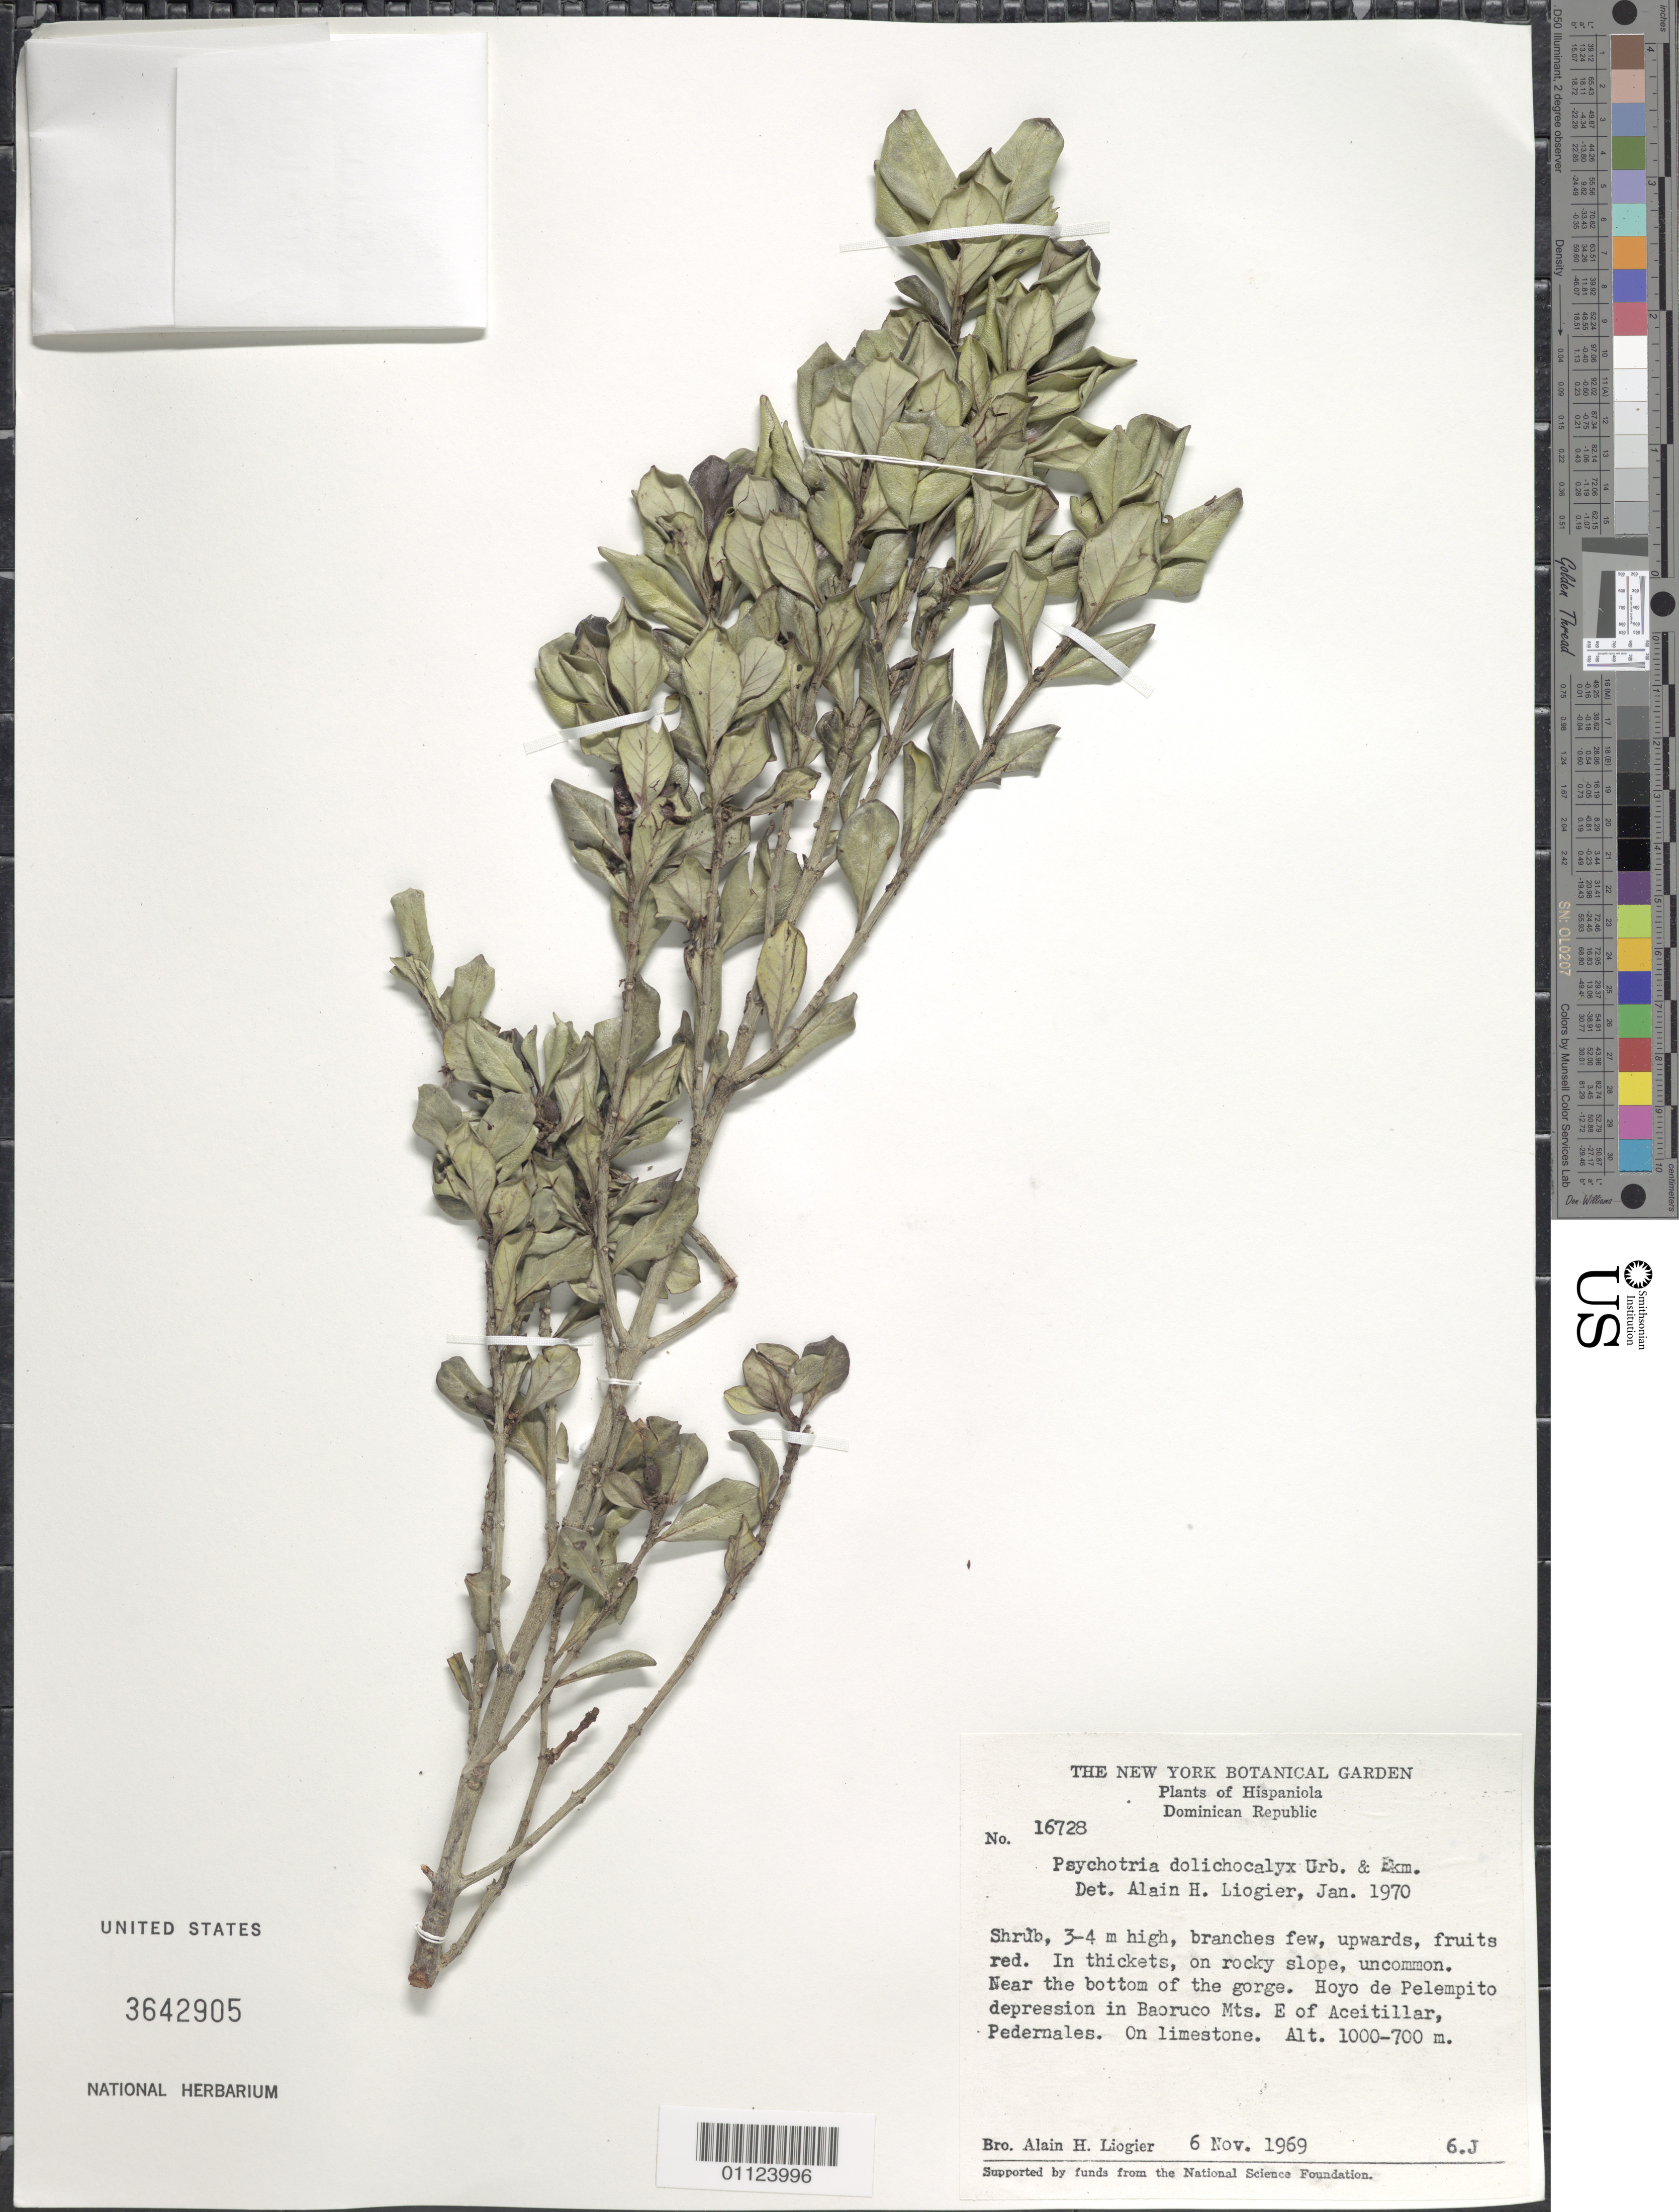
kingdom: Plantae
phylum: Tracheophyta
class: Magnoliopsida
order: Gentianales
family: Rubiaceae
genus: Psychotria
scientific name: Psychotria dolichocalyx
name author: Urb. & Ekman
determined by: Liogier, Alain H.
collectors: A. H. Liogier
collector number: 16728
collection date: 1969-11-06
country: Dominican Republic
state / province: Pedernales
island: Hispaniola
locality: Hoyo de Pelempito, Baoruco Mts., E of Aceitillar.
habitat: On limestone; depression in mountains. In thickets, on rocks near the bottom of the gorge.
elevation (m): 700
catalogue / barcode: US 3642905